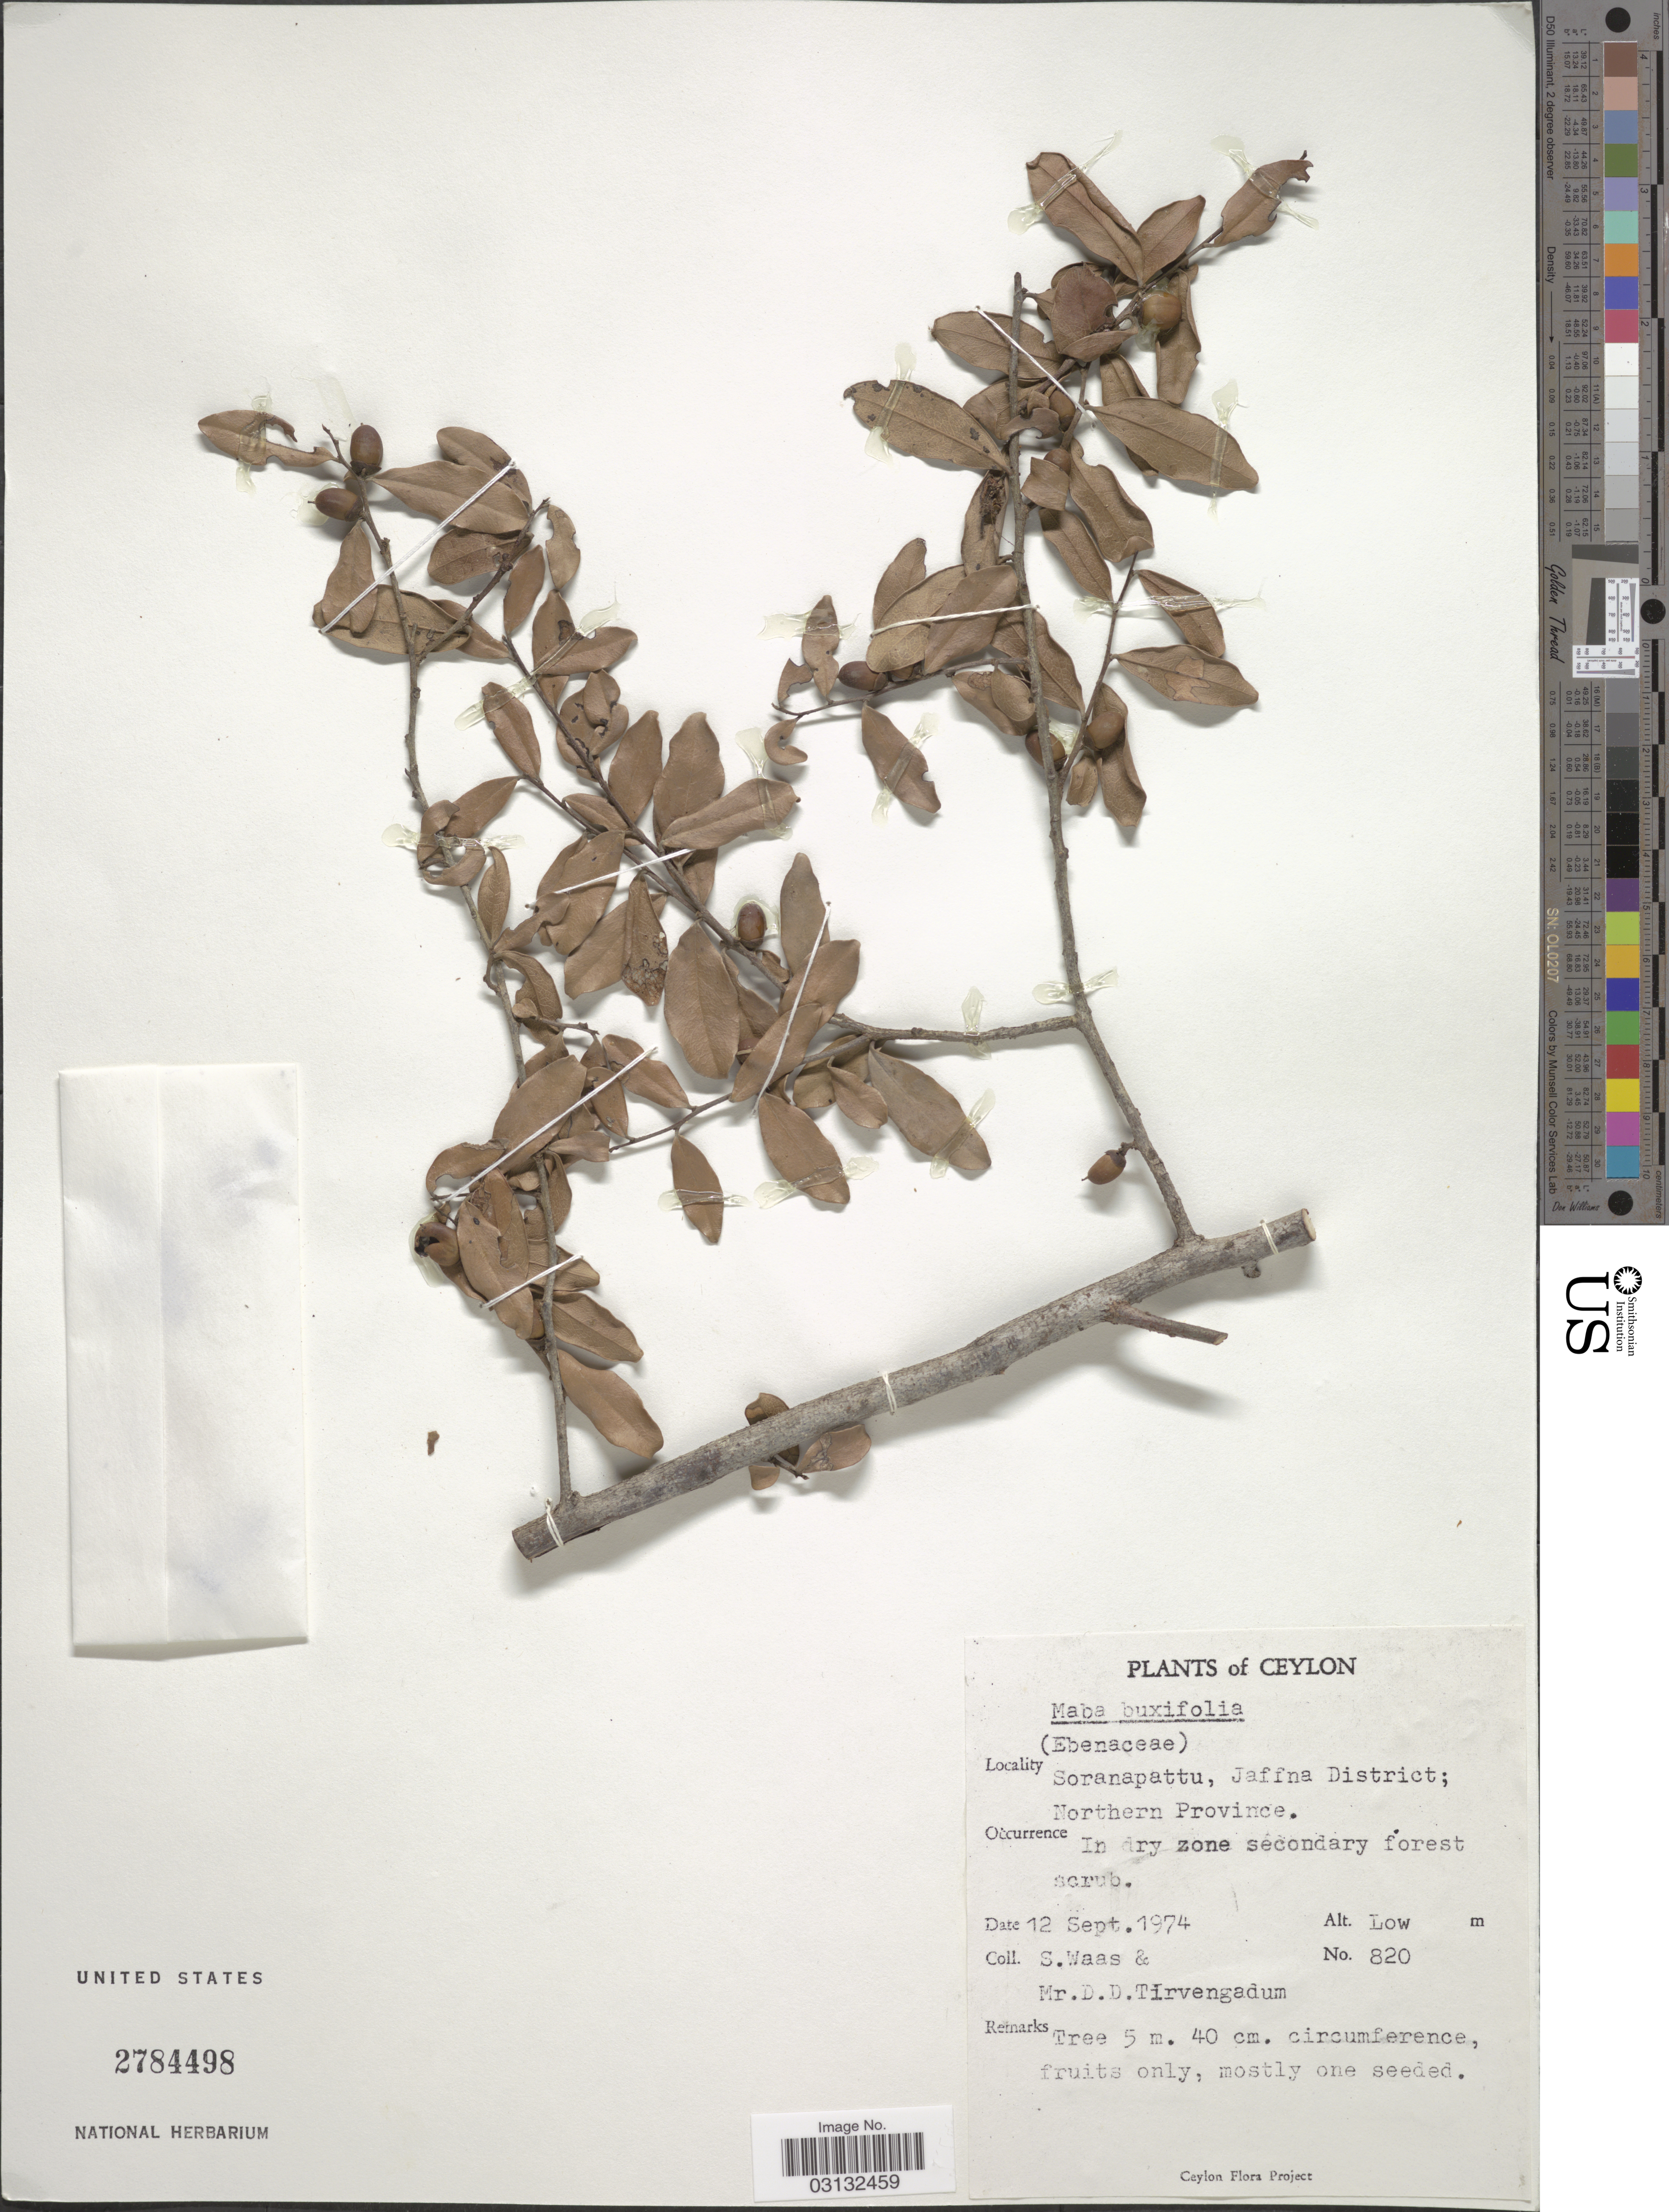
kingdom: Plantae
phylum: Tracheophyta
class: Magnoliopsida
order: Ericales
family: Ebenaceae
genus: Diospyros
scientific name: Diospyros vera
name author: A. Chev.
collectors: S. Waas & D. Tirvengadum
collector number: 820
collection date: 1974-09-12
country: Sri Lanka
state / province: Northern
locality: Ceylon. Soranapattu, Jaffna District.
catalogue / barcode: US 2784498